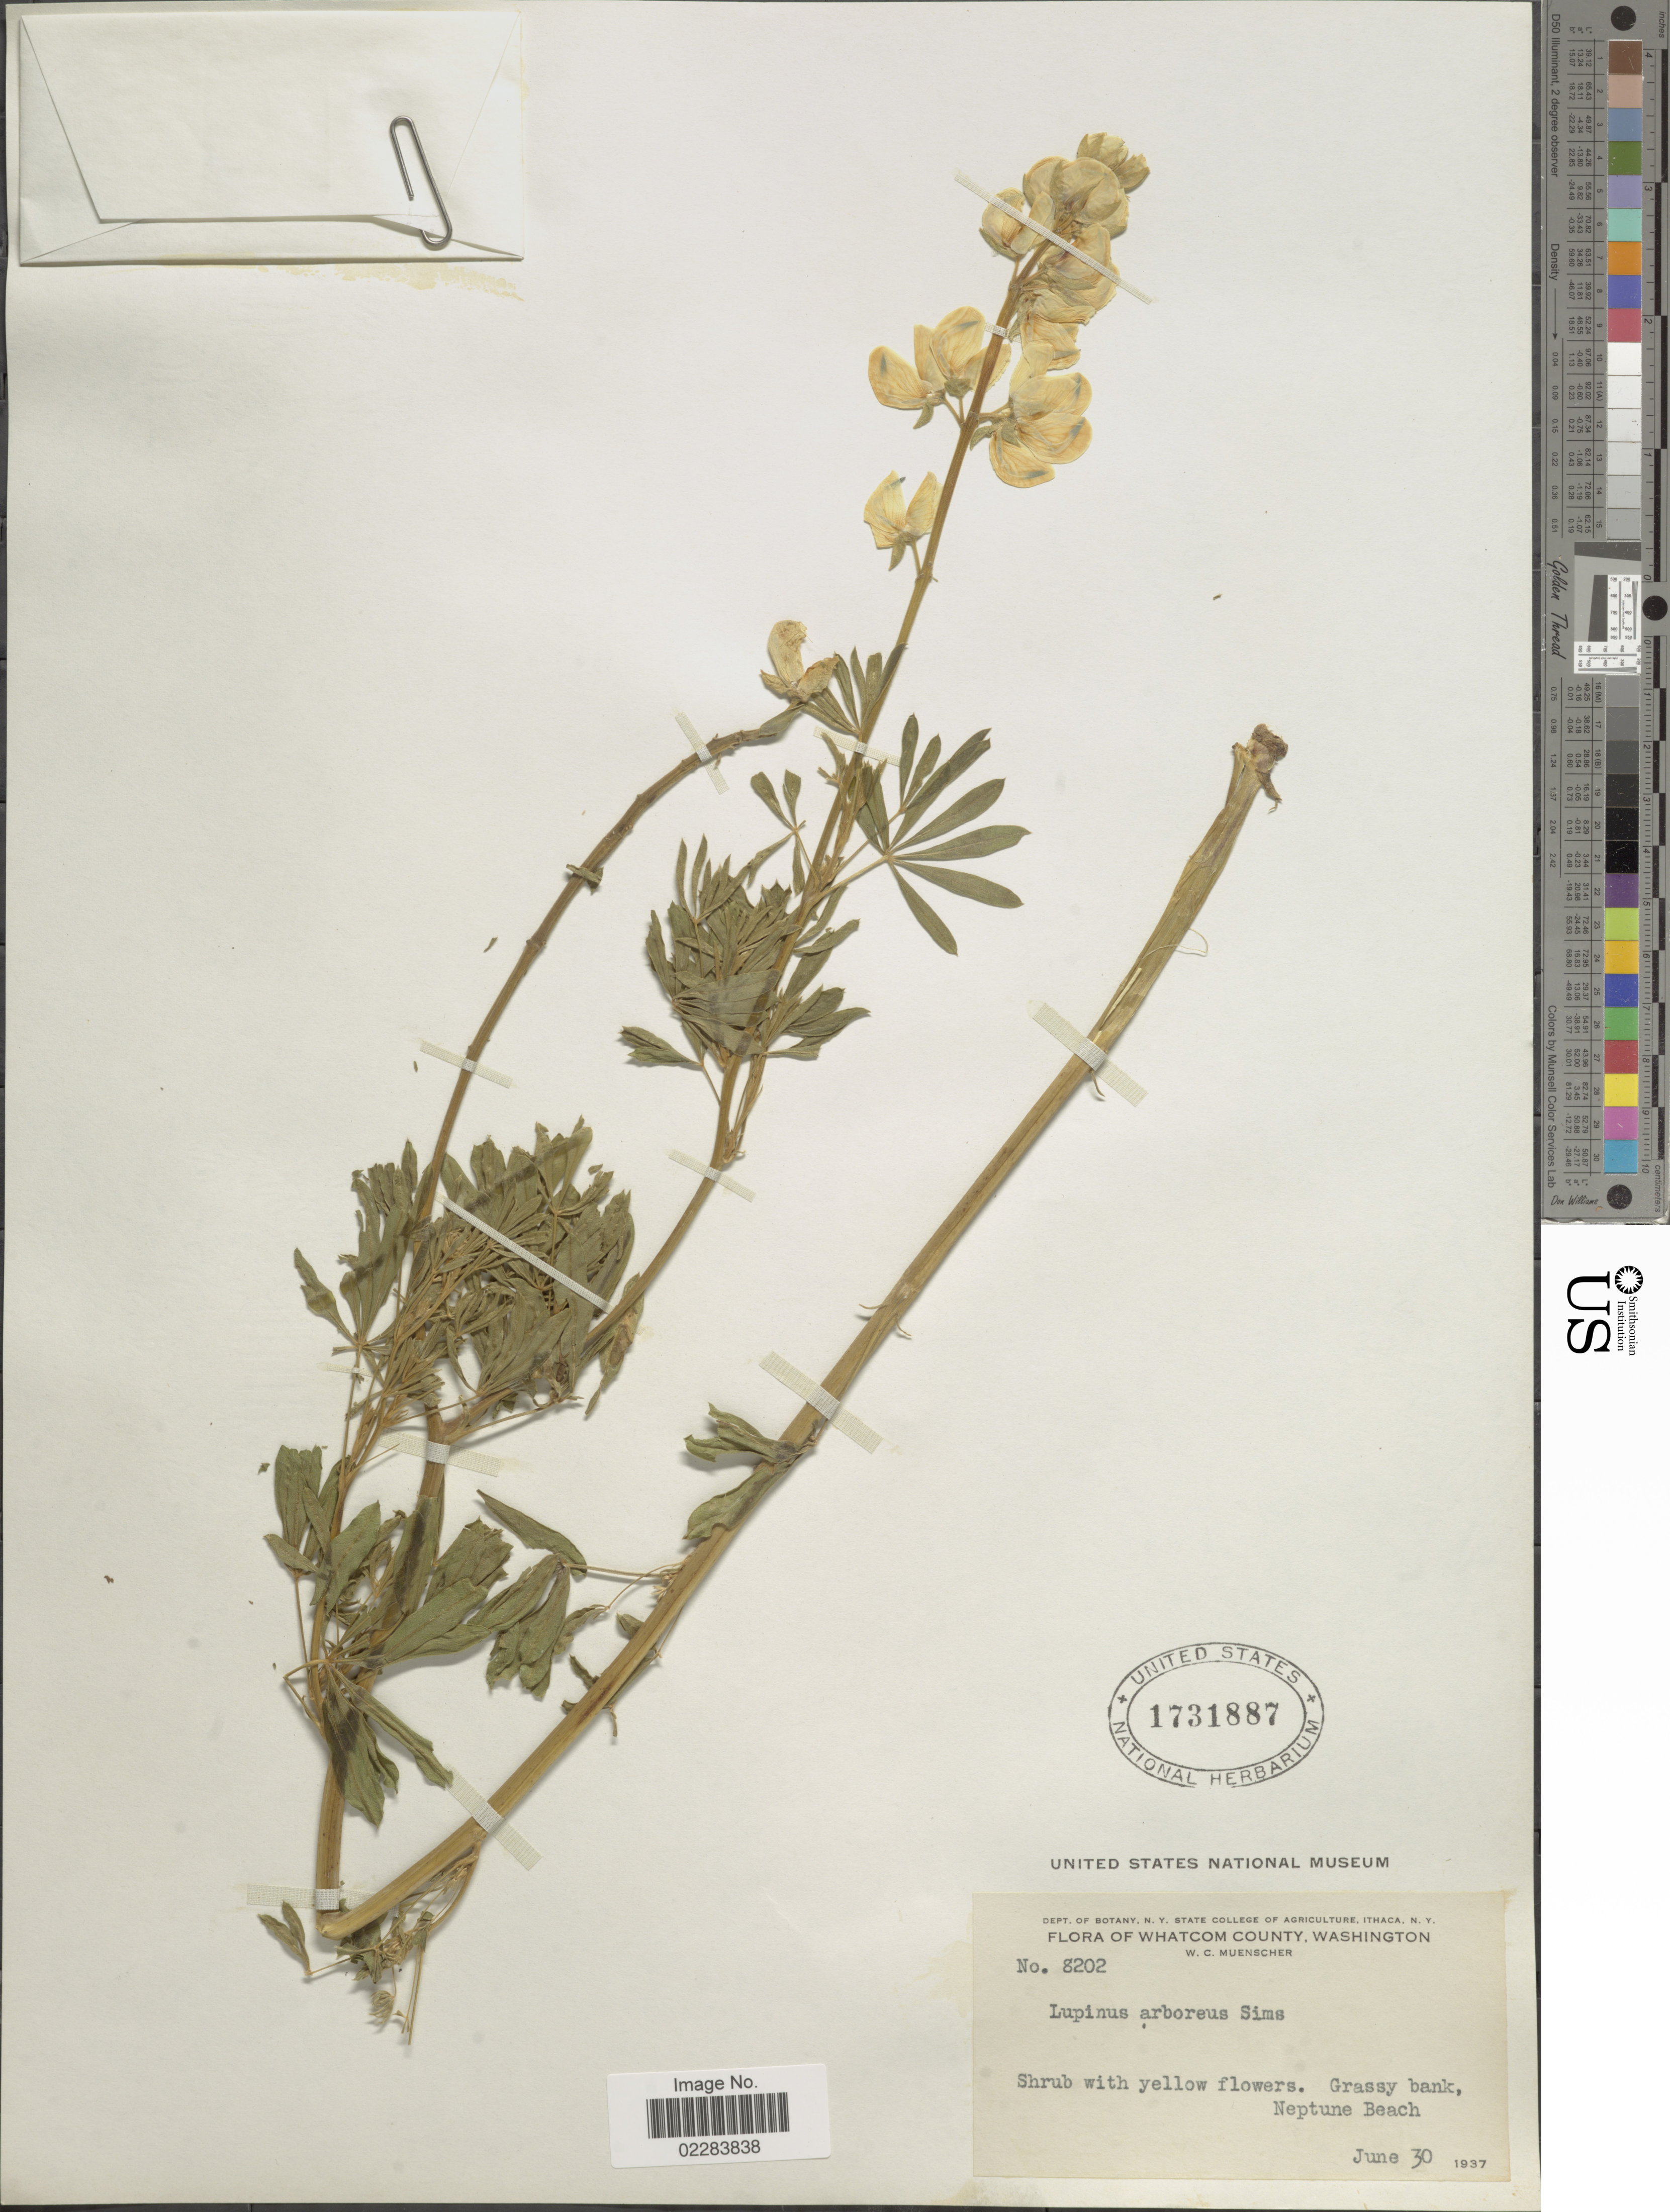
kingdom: Plantae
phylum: Tracheophyta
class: Magnoliopsida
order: Fabales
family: Fabaceae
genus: Lupinus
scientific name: Lupinus arboreus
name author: Sims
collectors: W. Muenscher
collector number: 8202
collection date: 1937-06-30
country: United States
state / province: Washington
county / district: Whatcom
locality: Whatcom County. Grassy bank, Neptune Beach.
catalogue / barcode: US 1731887